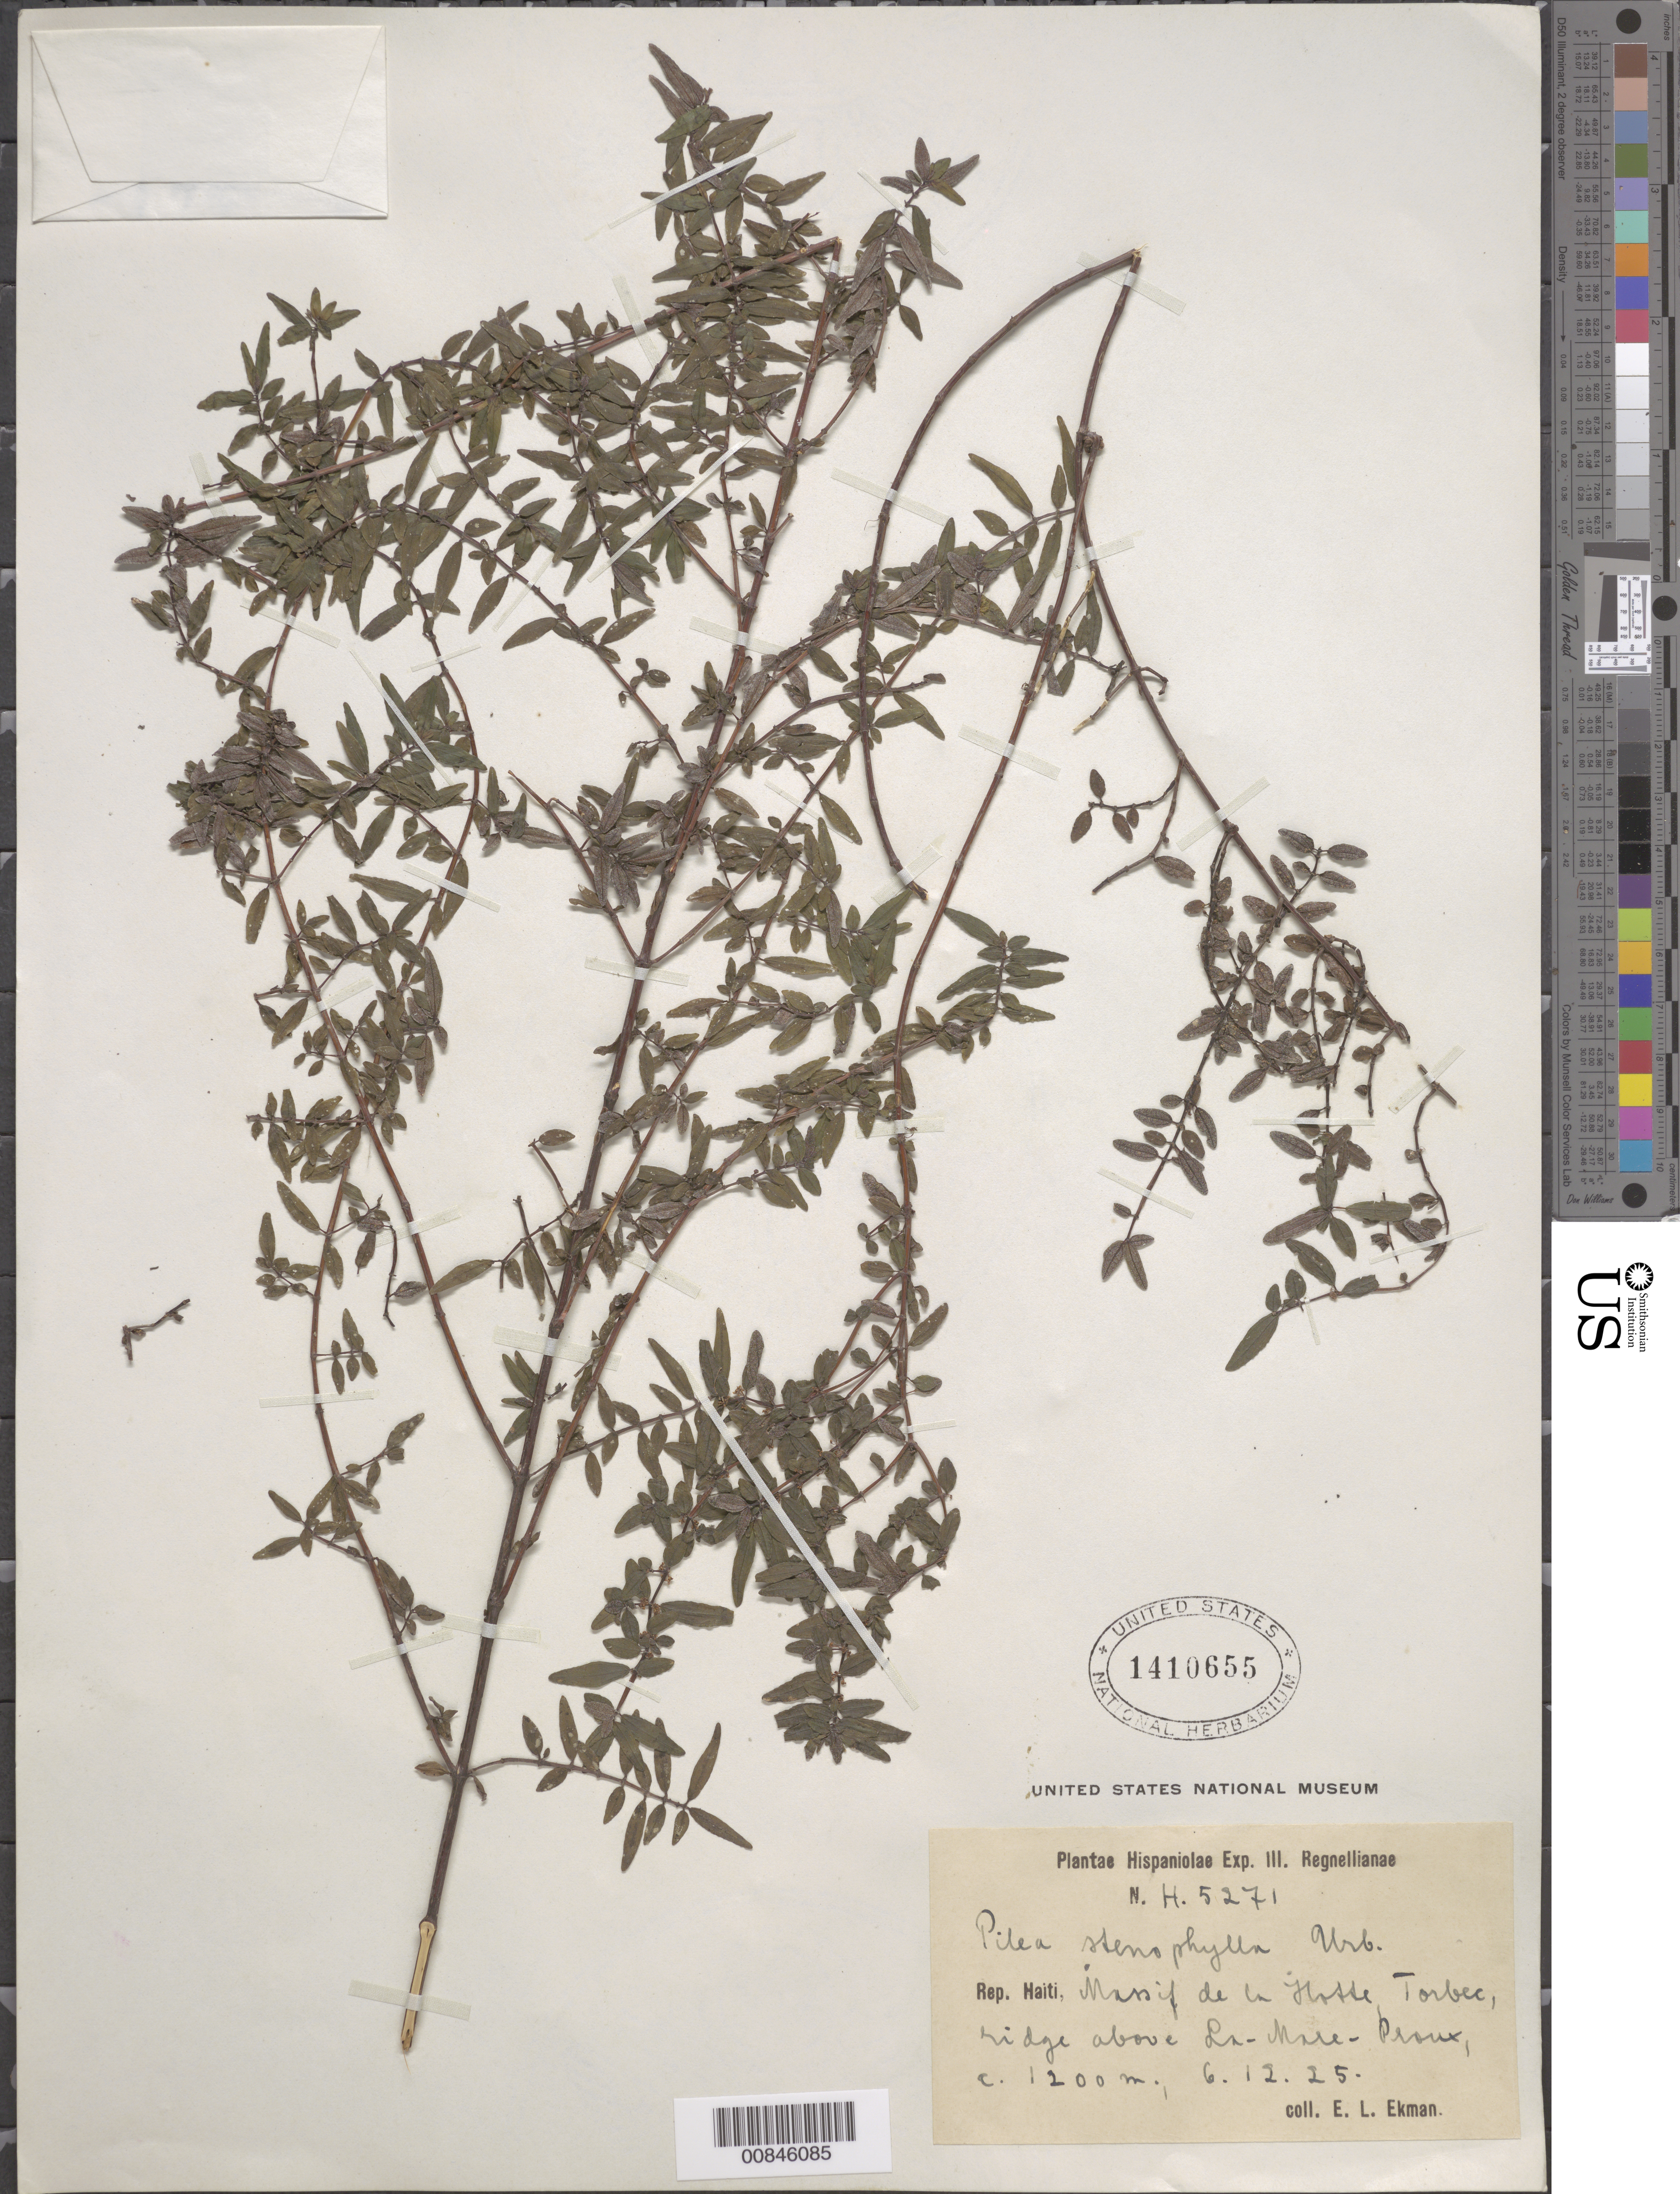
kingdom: Plantae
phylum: Tracheophyta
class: Magnoliopsida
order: Rosales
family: Urticaceae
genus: Pilea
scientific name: Pilea stenophylla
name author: Urb.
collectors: E. L. Ekman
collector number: H 5271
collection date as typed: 06 Dec 1925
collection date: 1925-12-06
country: Haiti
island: Hispaniola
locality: Massif de la Hotte, Torbec, ridge above La-Mare-Pronx.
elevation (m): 1200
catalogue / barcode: US 1410655